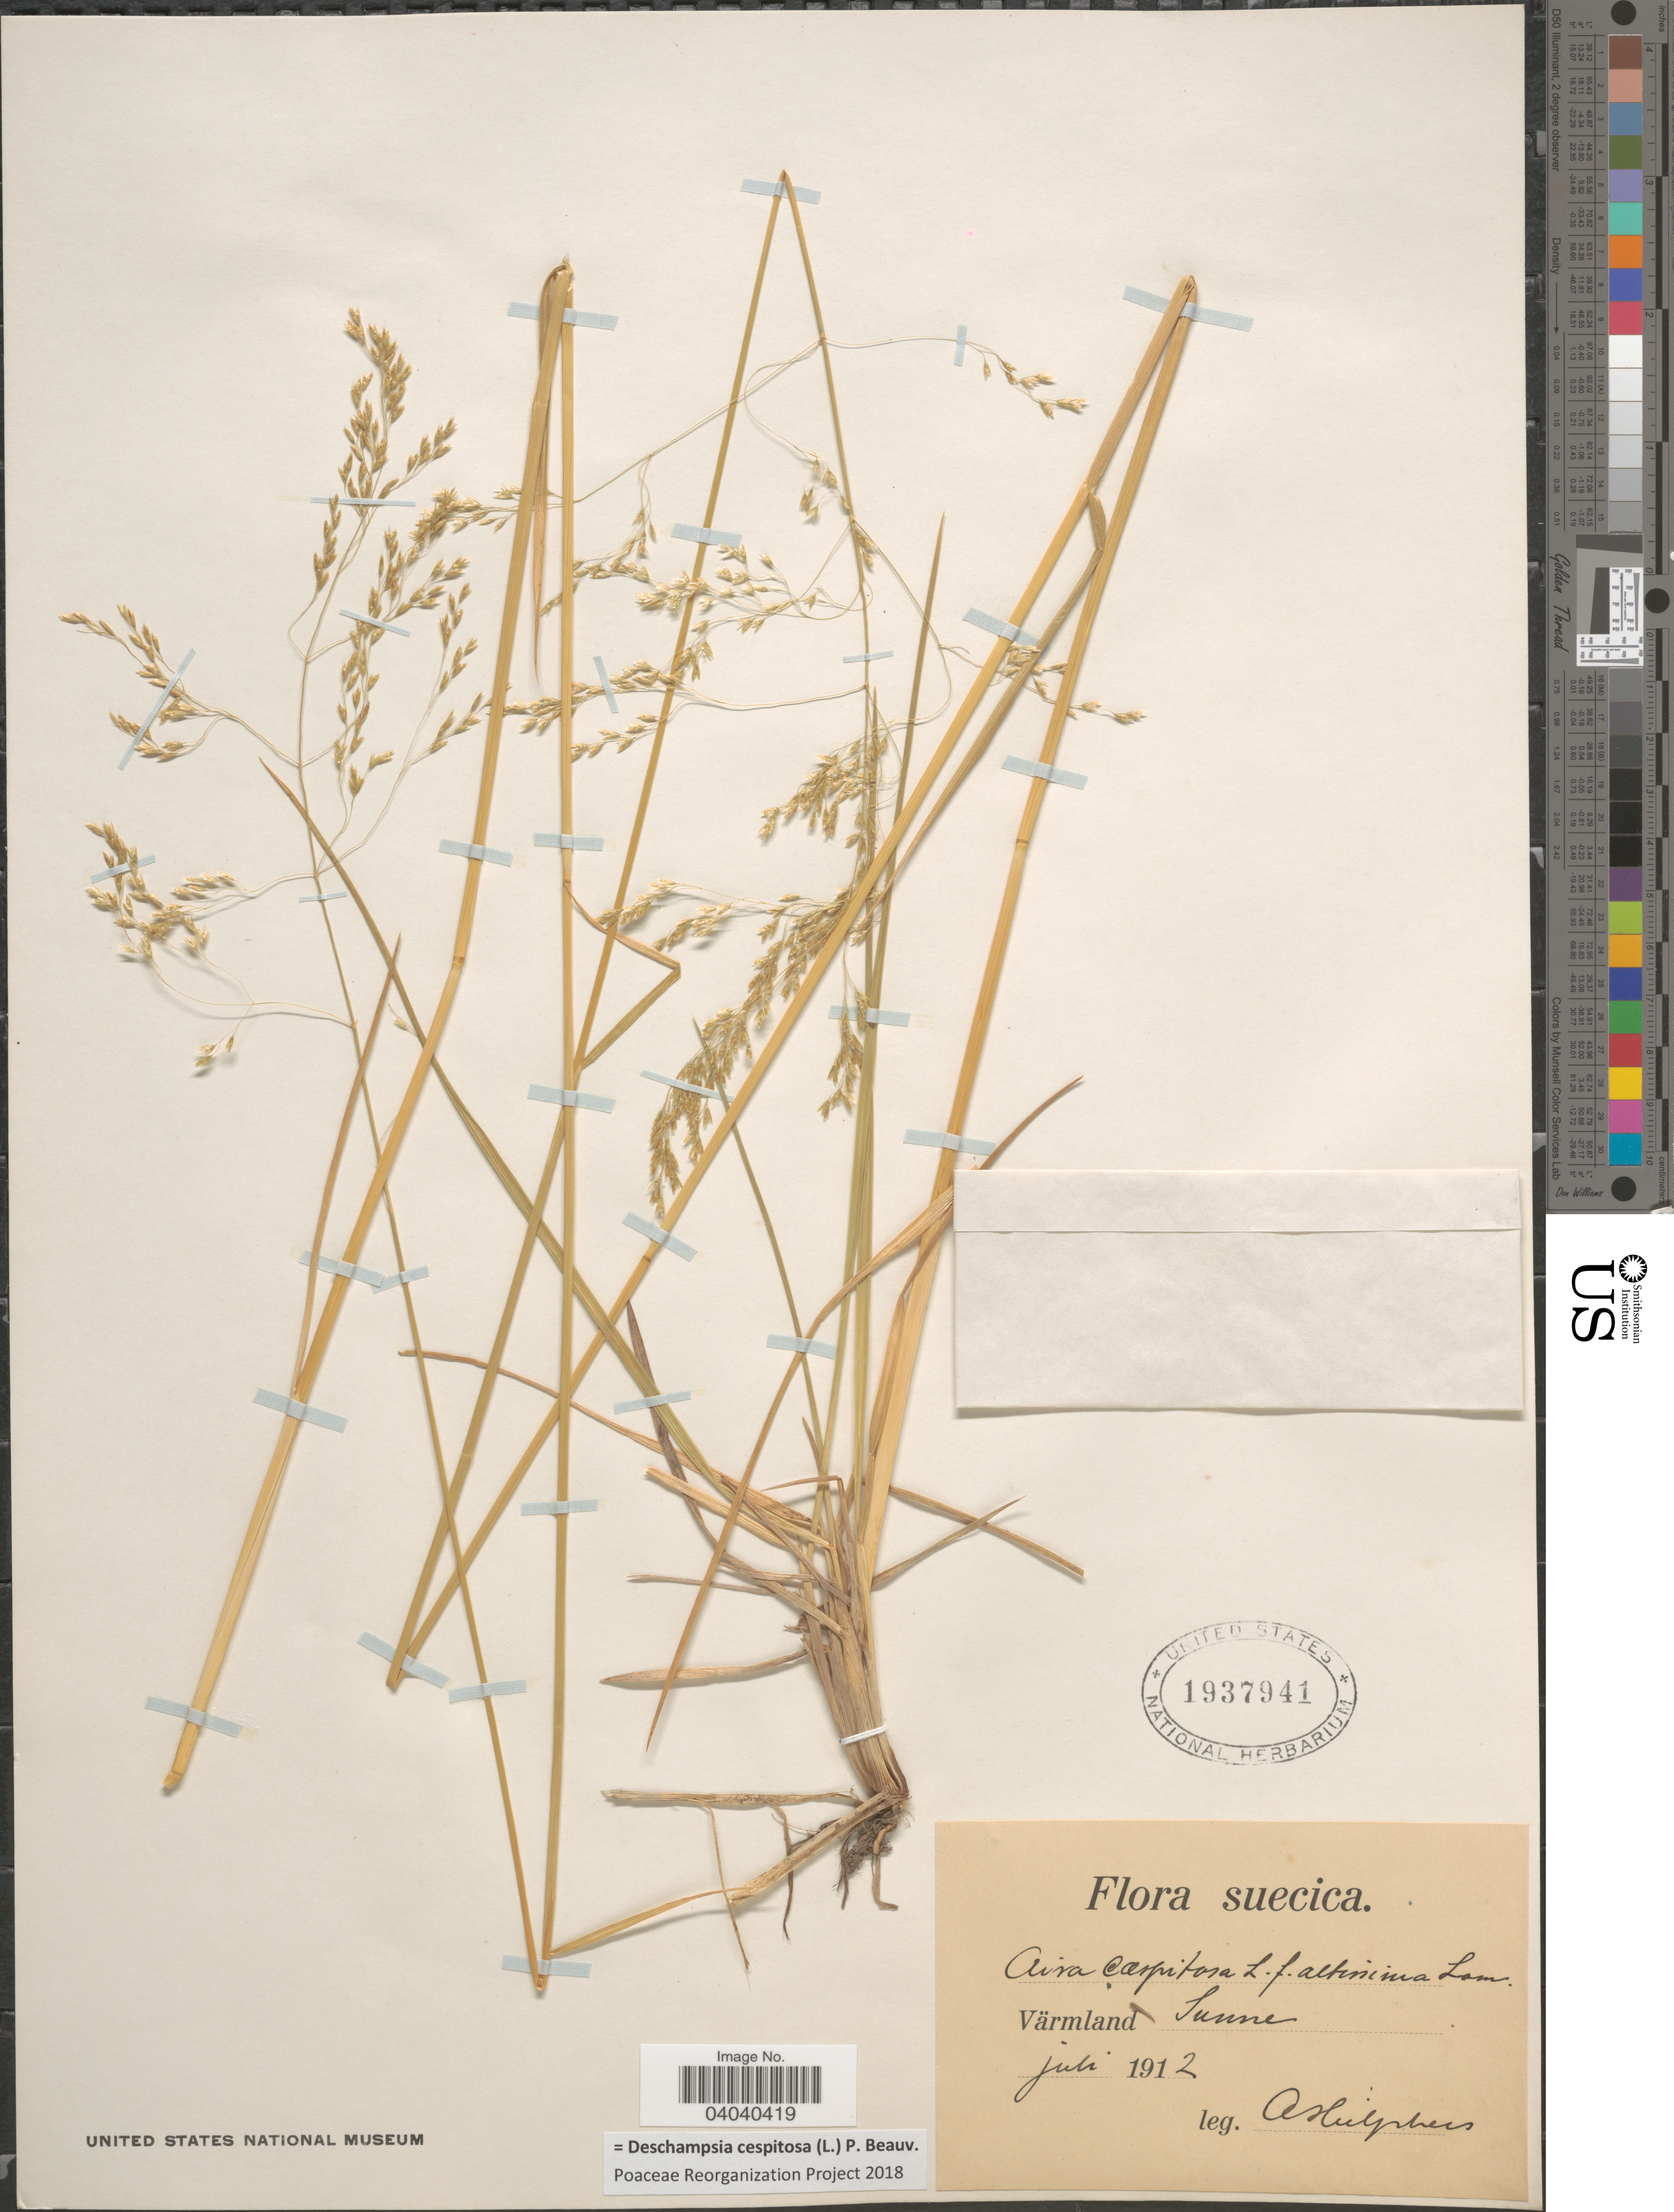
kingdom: Plantae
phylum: Tracheophyta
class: Liliopsida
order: Poales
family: Poaceae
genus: Deschampsia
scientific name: Deschampsia cespitosa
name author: (L.) P. Beauv.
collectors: A. Hülphers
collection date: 1912-06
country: Sweden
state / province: Varmland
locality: Suecica. Värmland Sunne.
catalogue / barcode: US 1937941